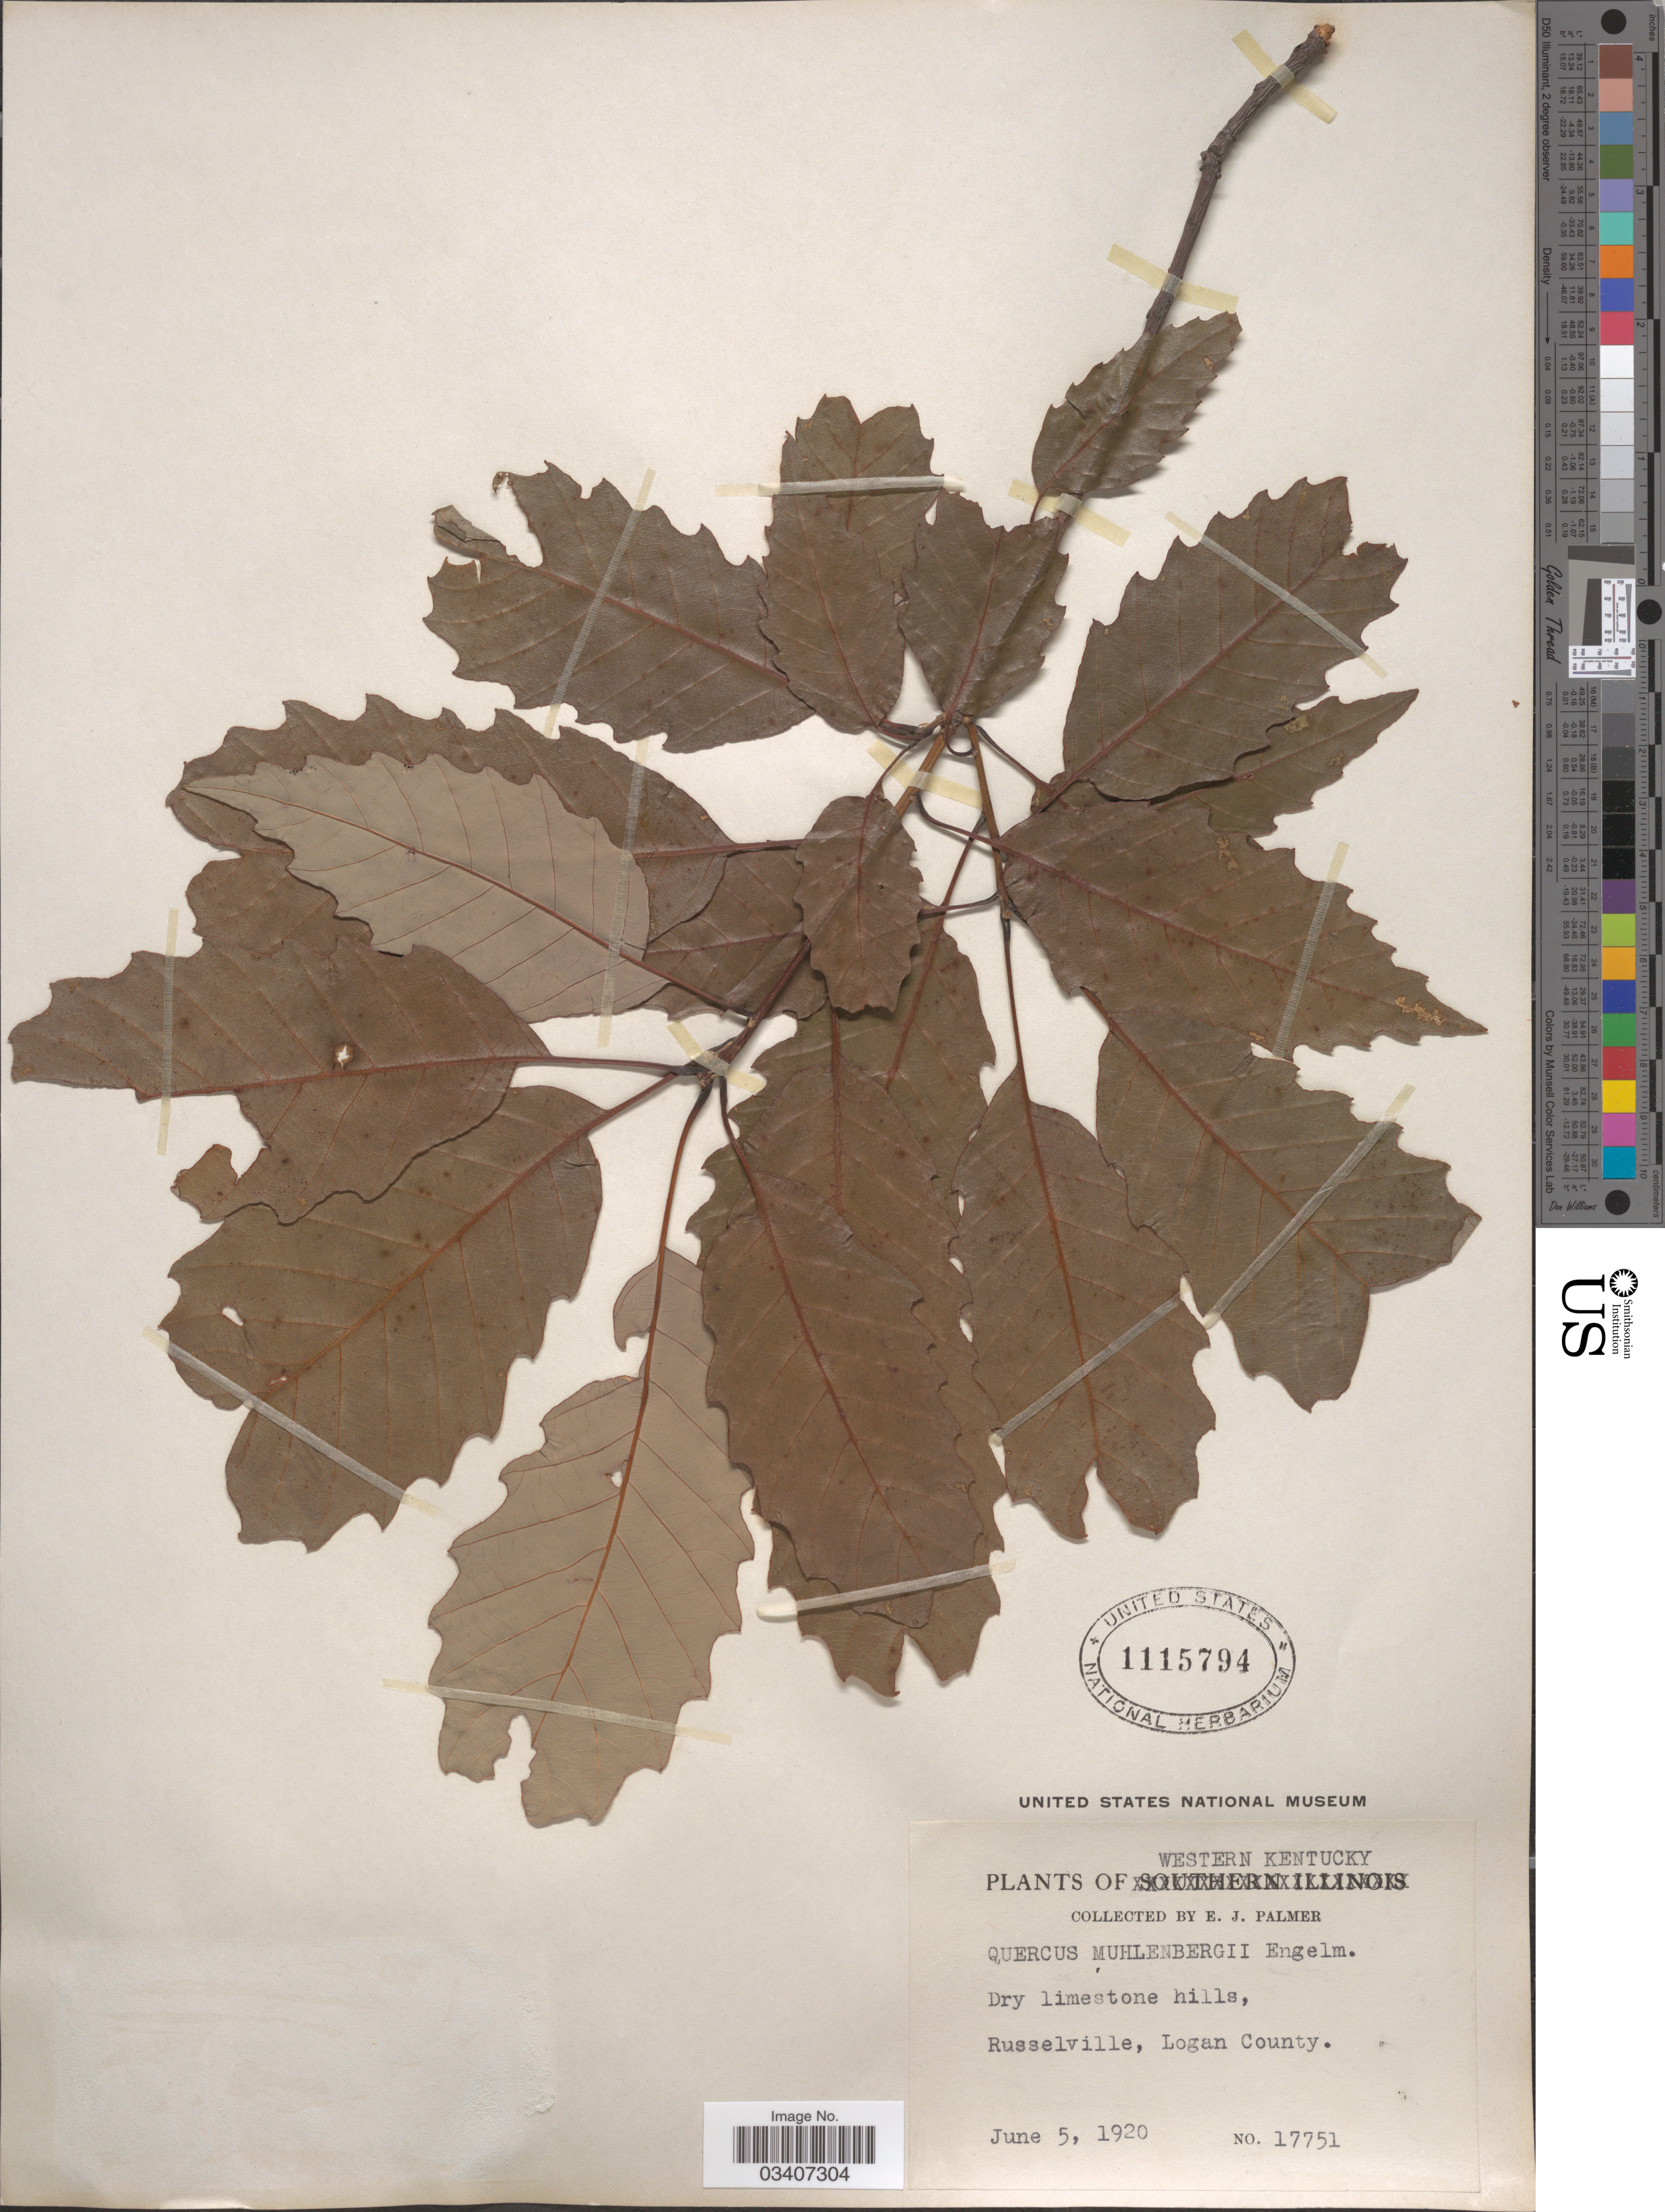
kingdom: Plantae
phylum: Tracheophyta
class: Magnoliopsida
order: Fagales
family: Fagaceae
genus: Quercus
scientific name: Quercus muehlenbergii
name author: Engelm.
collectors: E. J. Palmer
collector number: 17751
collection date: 1920-06-05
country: United States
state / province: Kentucky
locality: Western Kentucky. Russelville, Logan County.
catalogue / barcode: US 1115794